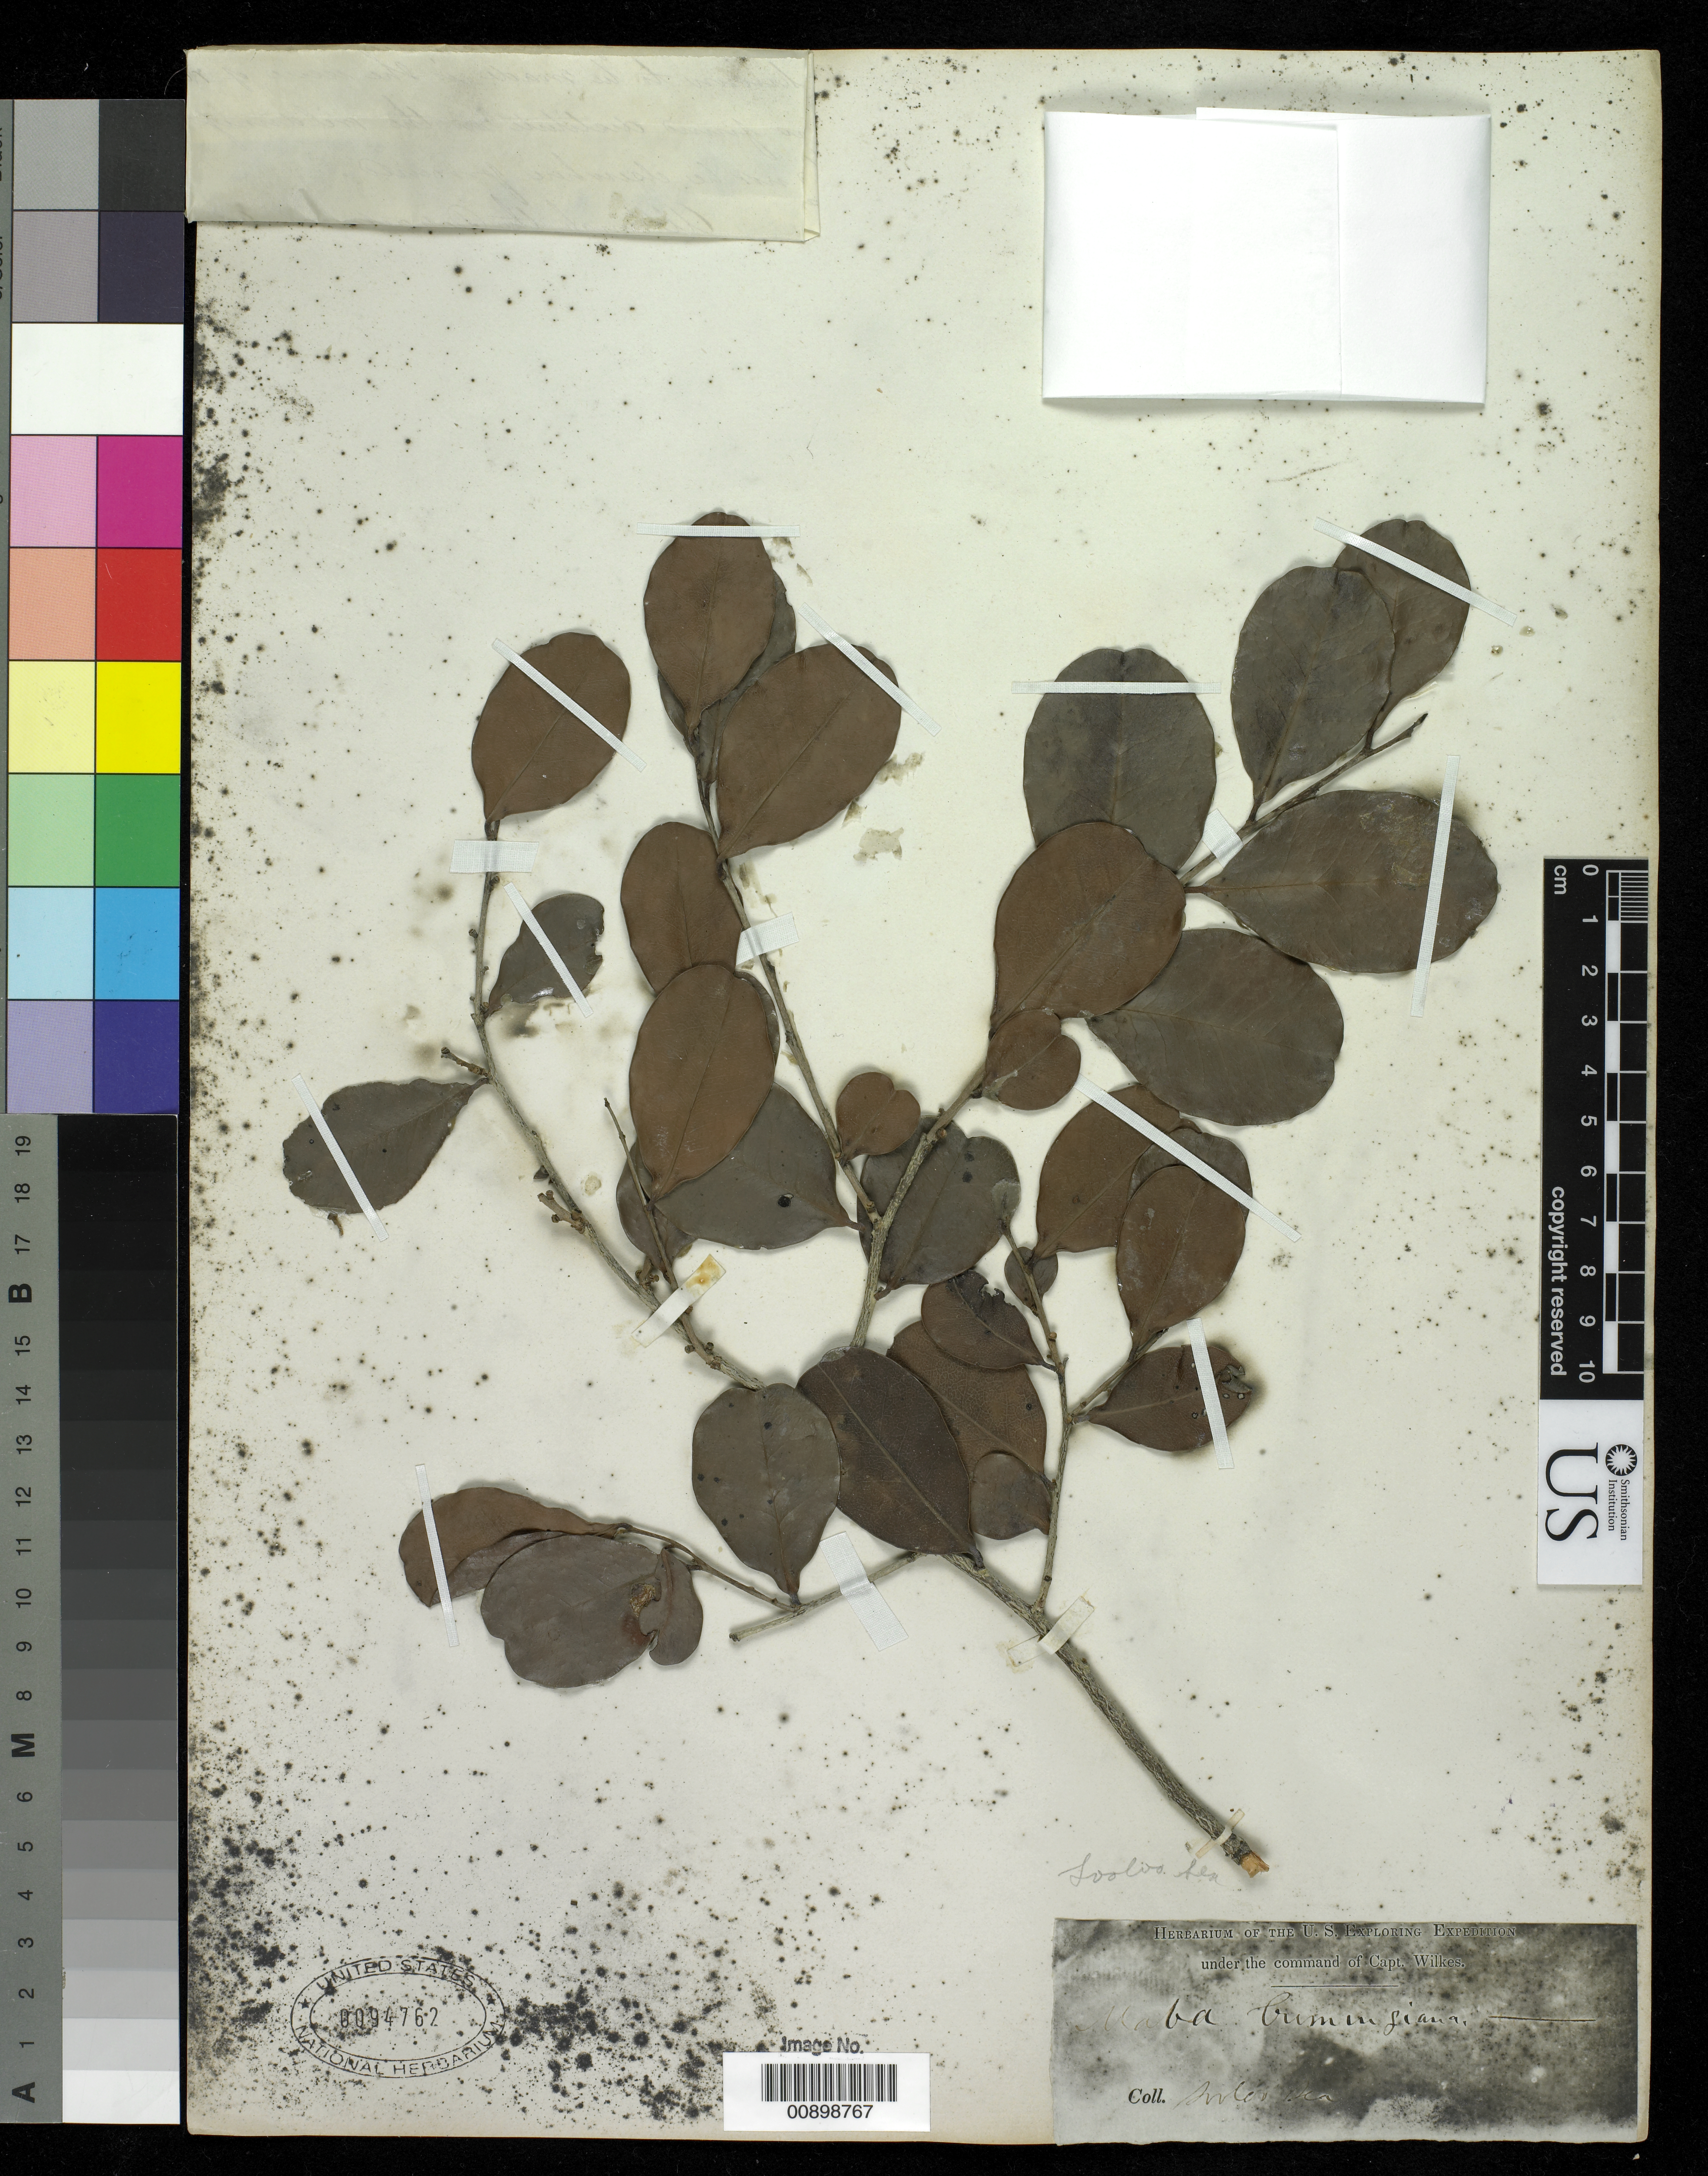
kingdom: Plantae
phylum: Tracheophyta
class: Magnoliopsida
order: Ericales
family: Ebenaceae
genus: Diospyros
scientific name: Diospyros ferrea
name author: (Willd.) Bakh.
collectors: Wilkes Explor. Exped.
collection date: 1838/1842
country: Philippines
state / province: Muslim Mindanao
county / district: Sulu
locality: Sooloo Sea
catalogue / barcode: US 94762